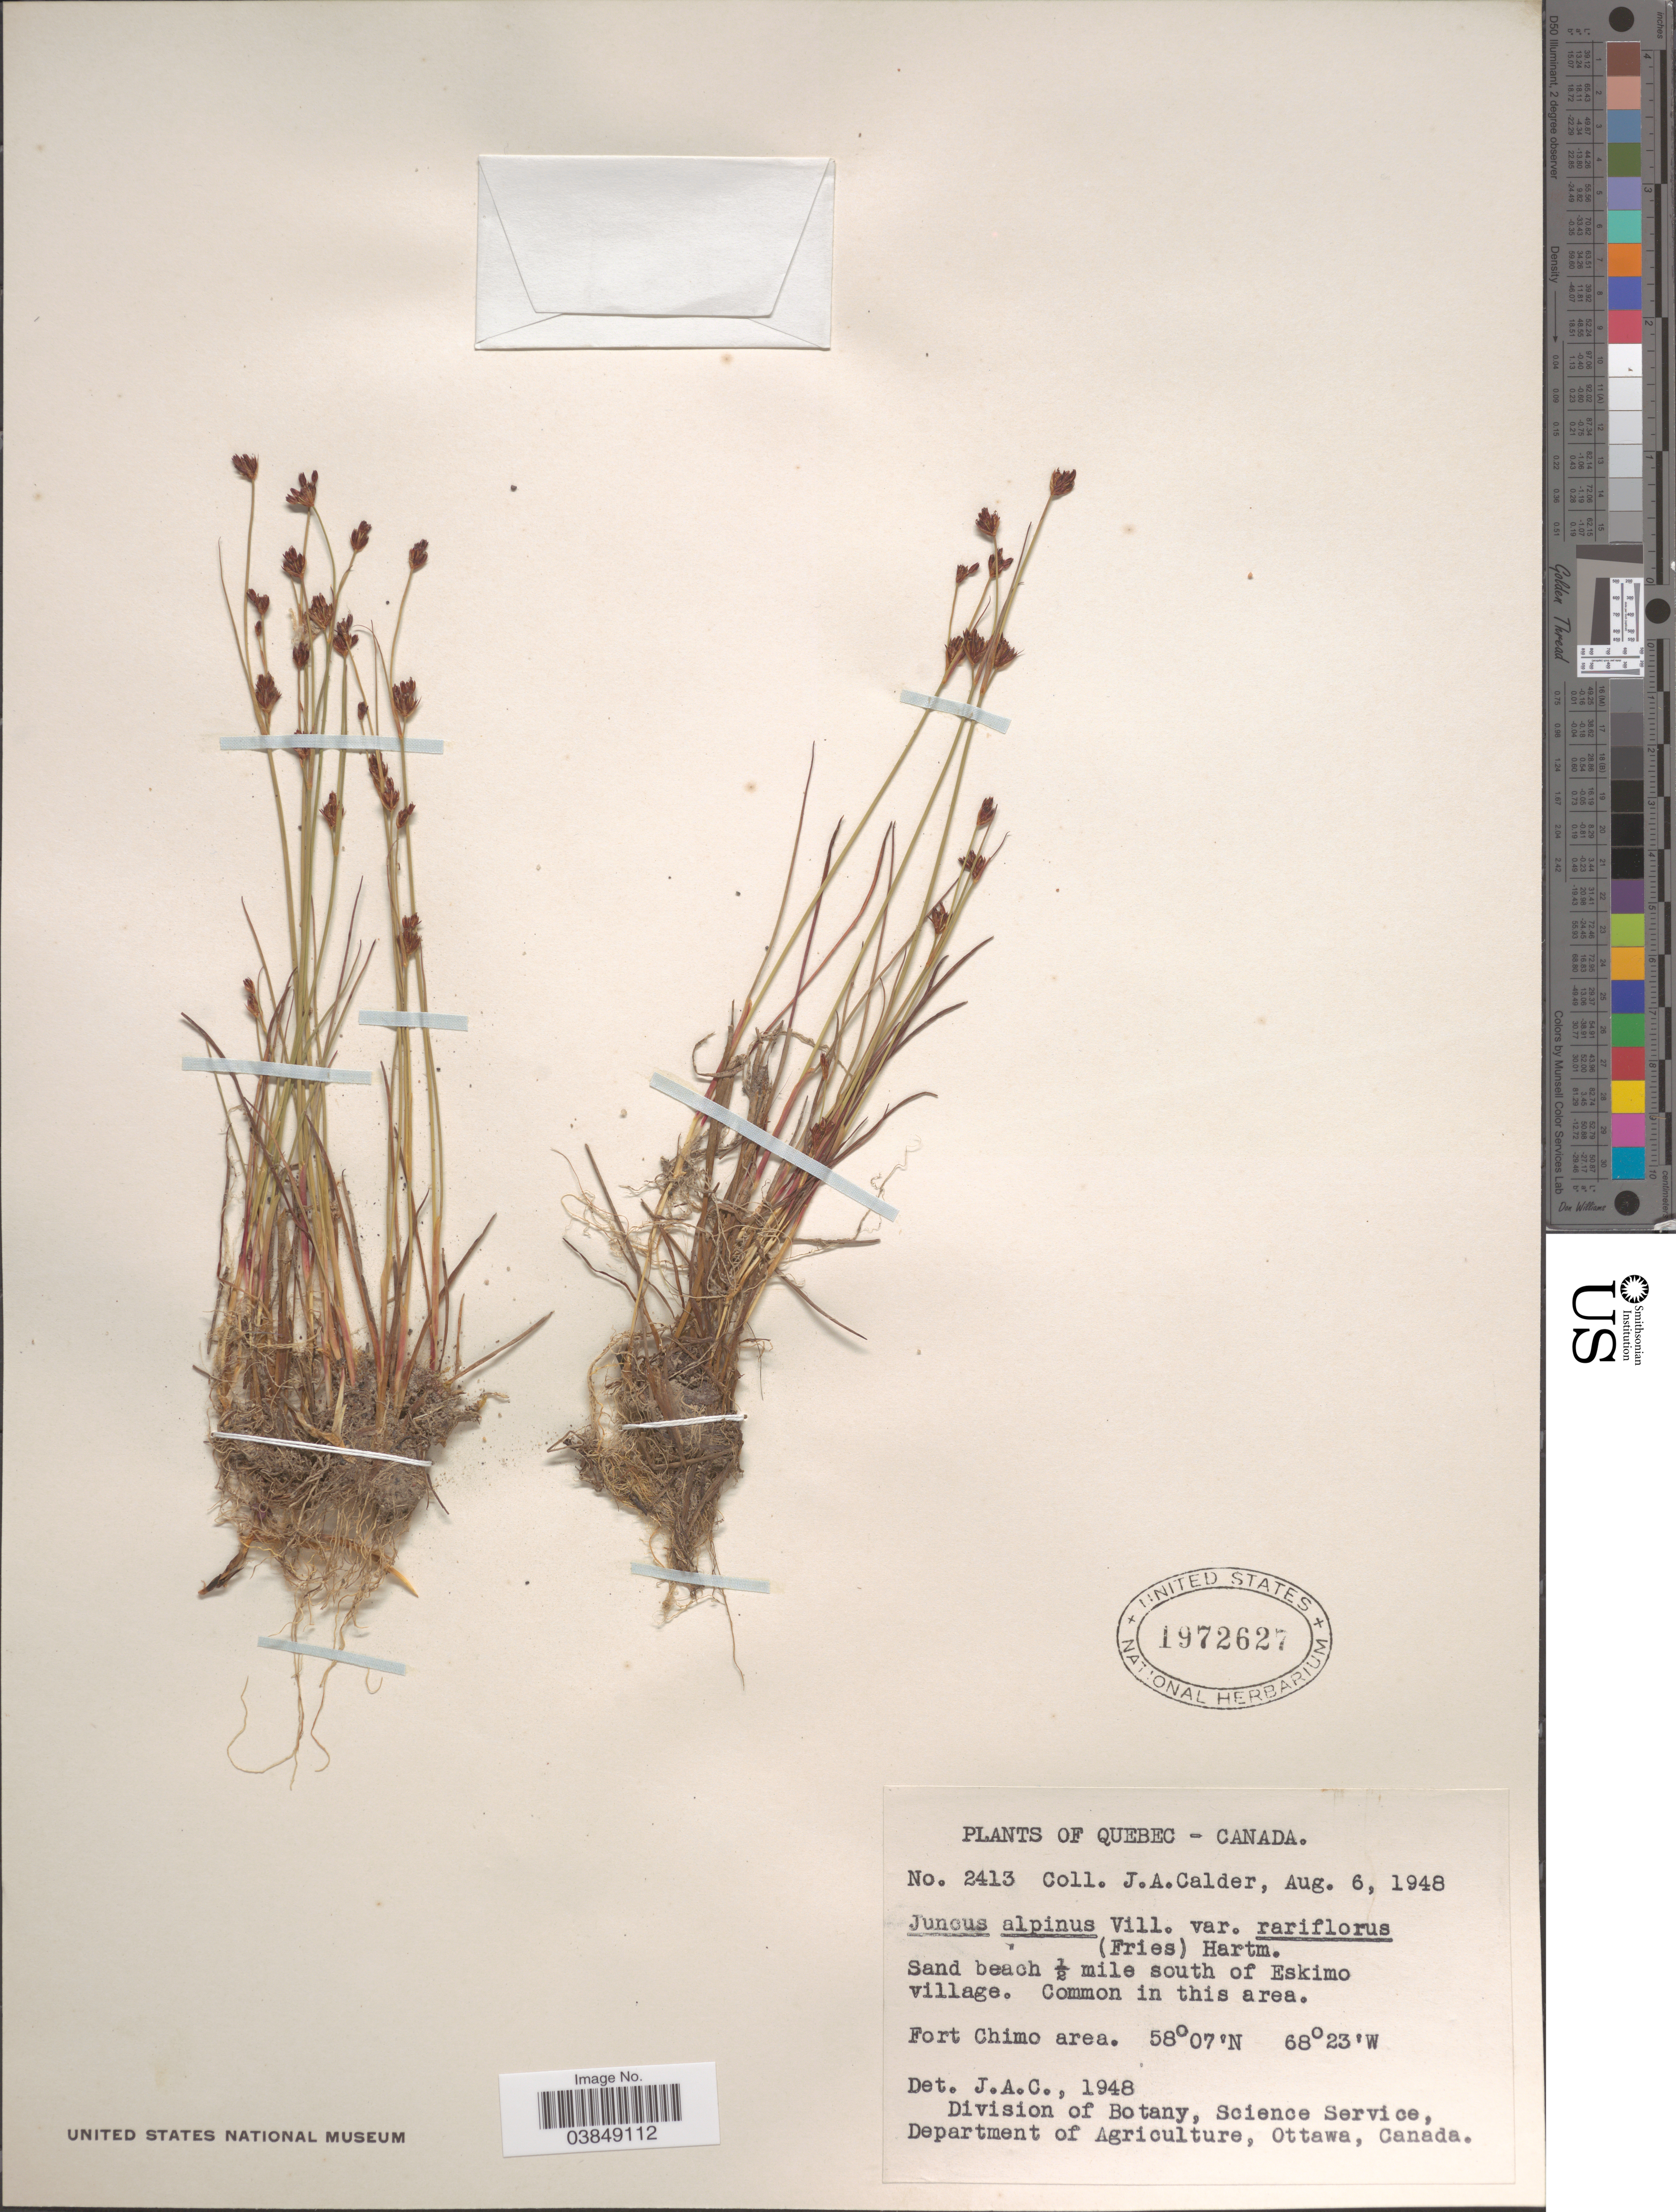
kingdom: Plantae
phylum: Tracheophyta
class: Liliopsida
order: Poales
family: Juncaceae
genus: Juncus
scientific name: Juncus alpinus var. rariflorus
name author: (Hartm.) Hartm.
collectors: J. A. Calder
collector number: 2413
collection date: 1948-08-06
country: Canada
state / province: Quebec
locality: Sand beach ½ mile south of Eskimo village. Fort Chimo area.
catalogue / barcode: US 1972627